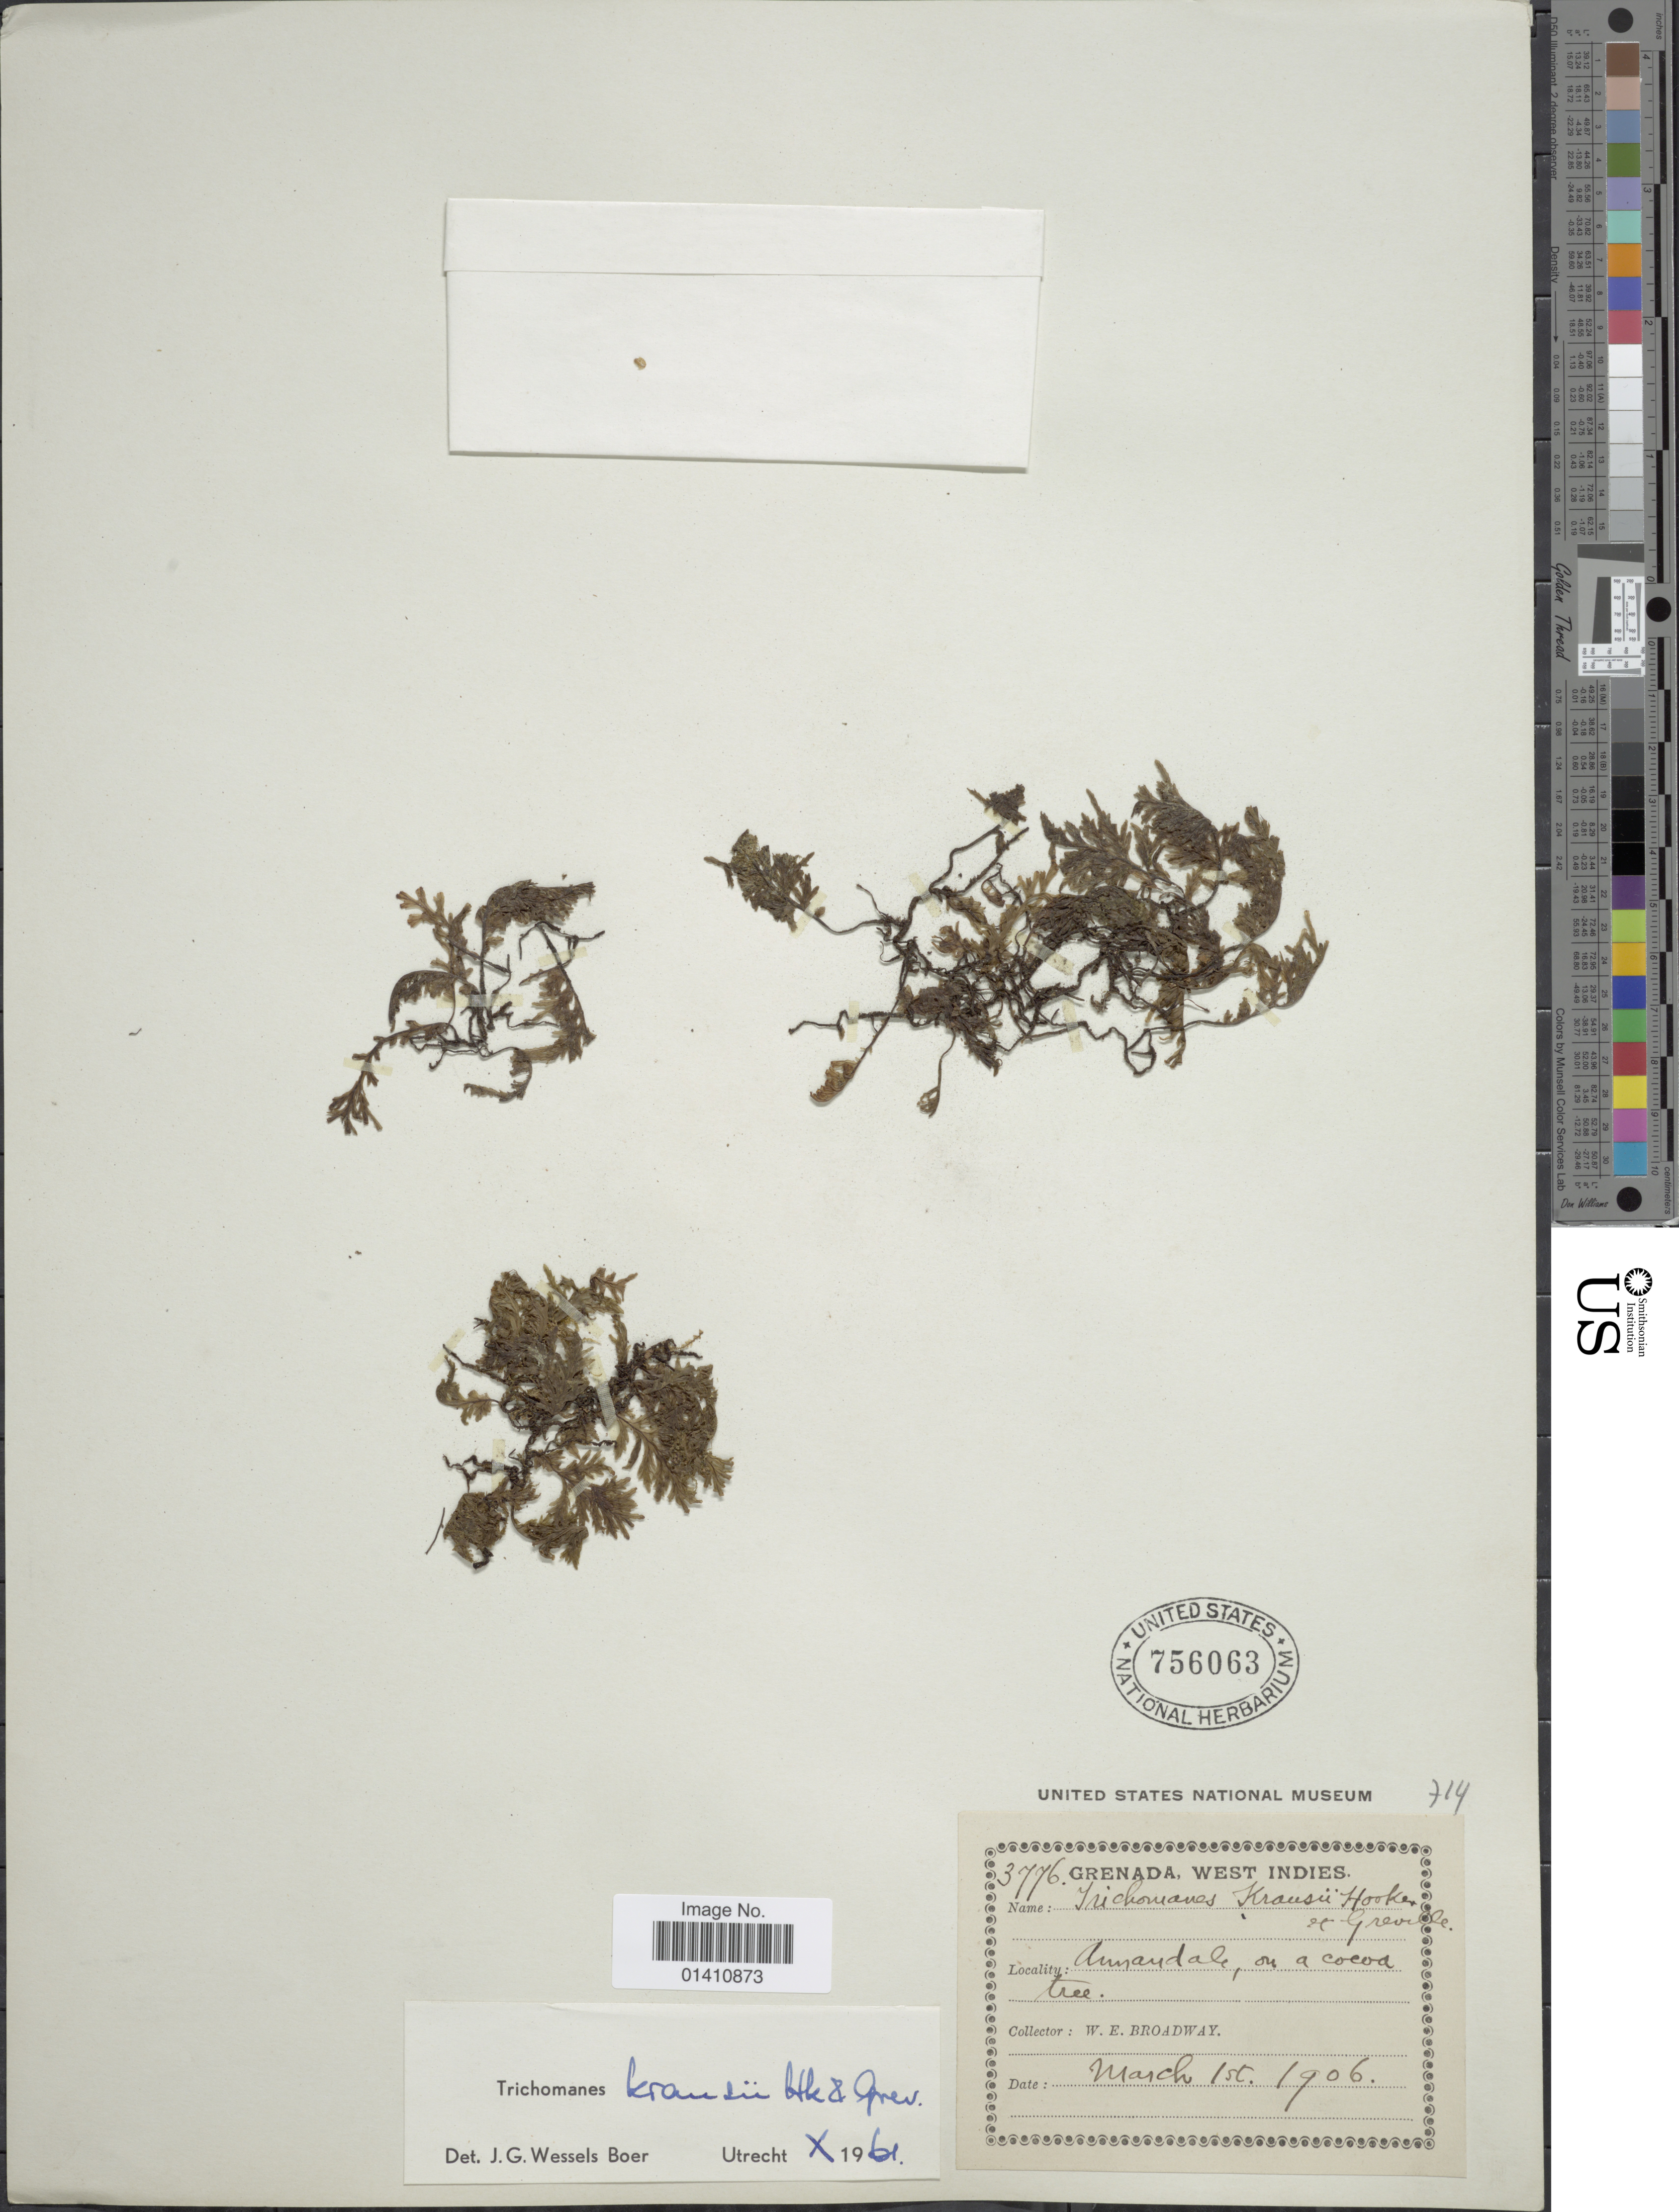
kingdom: Plantae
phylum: Tracheophyta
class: Polypodiopsida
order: Hymenophyllales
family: Hymenophyllaceae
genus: Didymoglossum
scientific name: Didymoglossum kraussii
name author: (Hook. & Grev.) C. Presl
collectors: W. E. Broadway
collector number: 3776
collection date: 1906-03-01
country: Grenada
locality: Annandale, on a cocoa tree. West Indies.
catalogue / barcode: US 756063